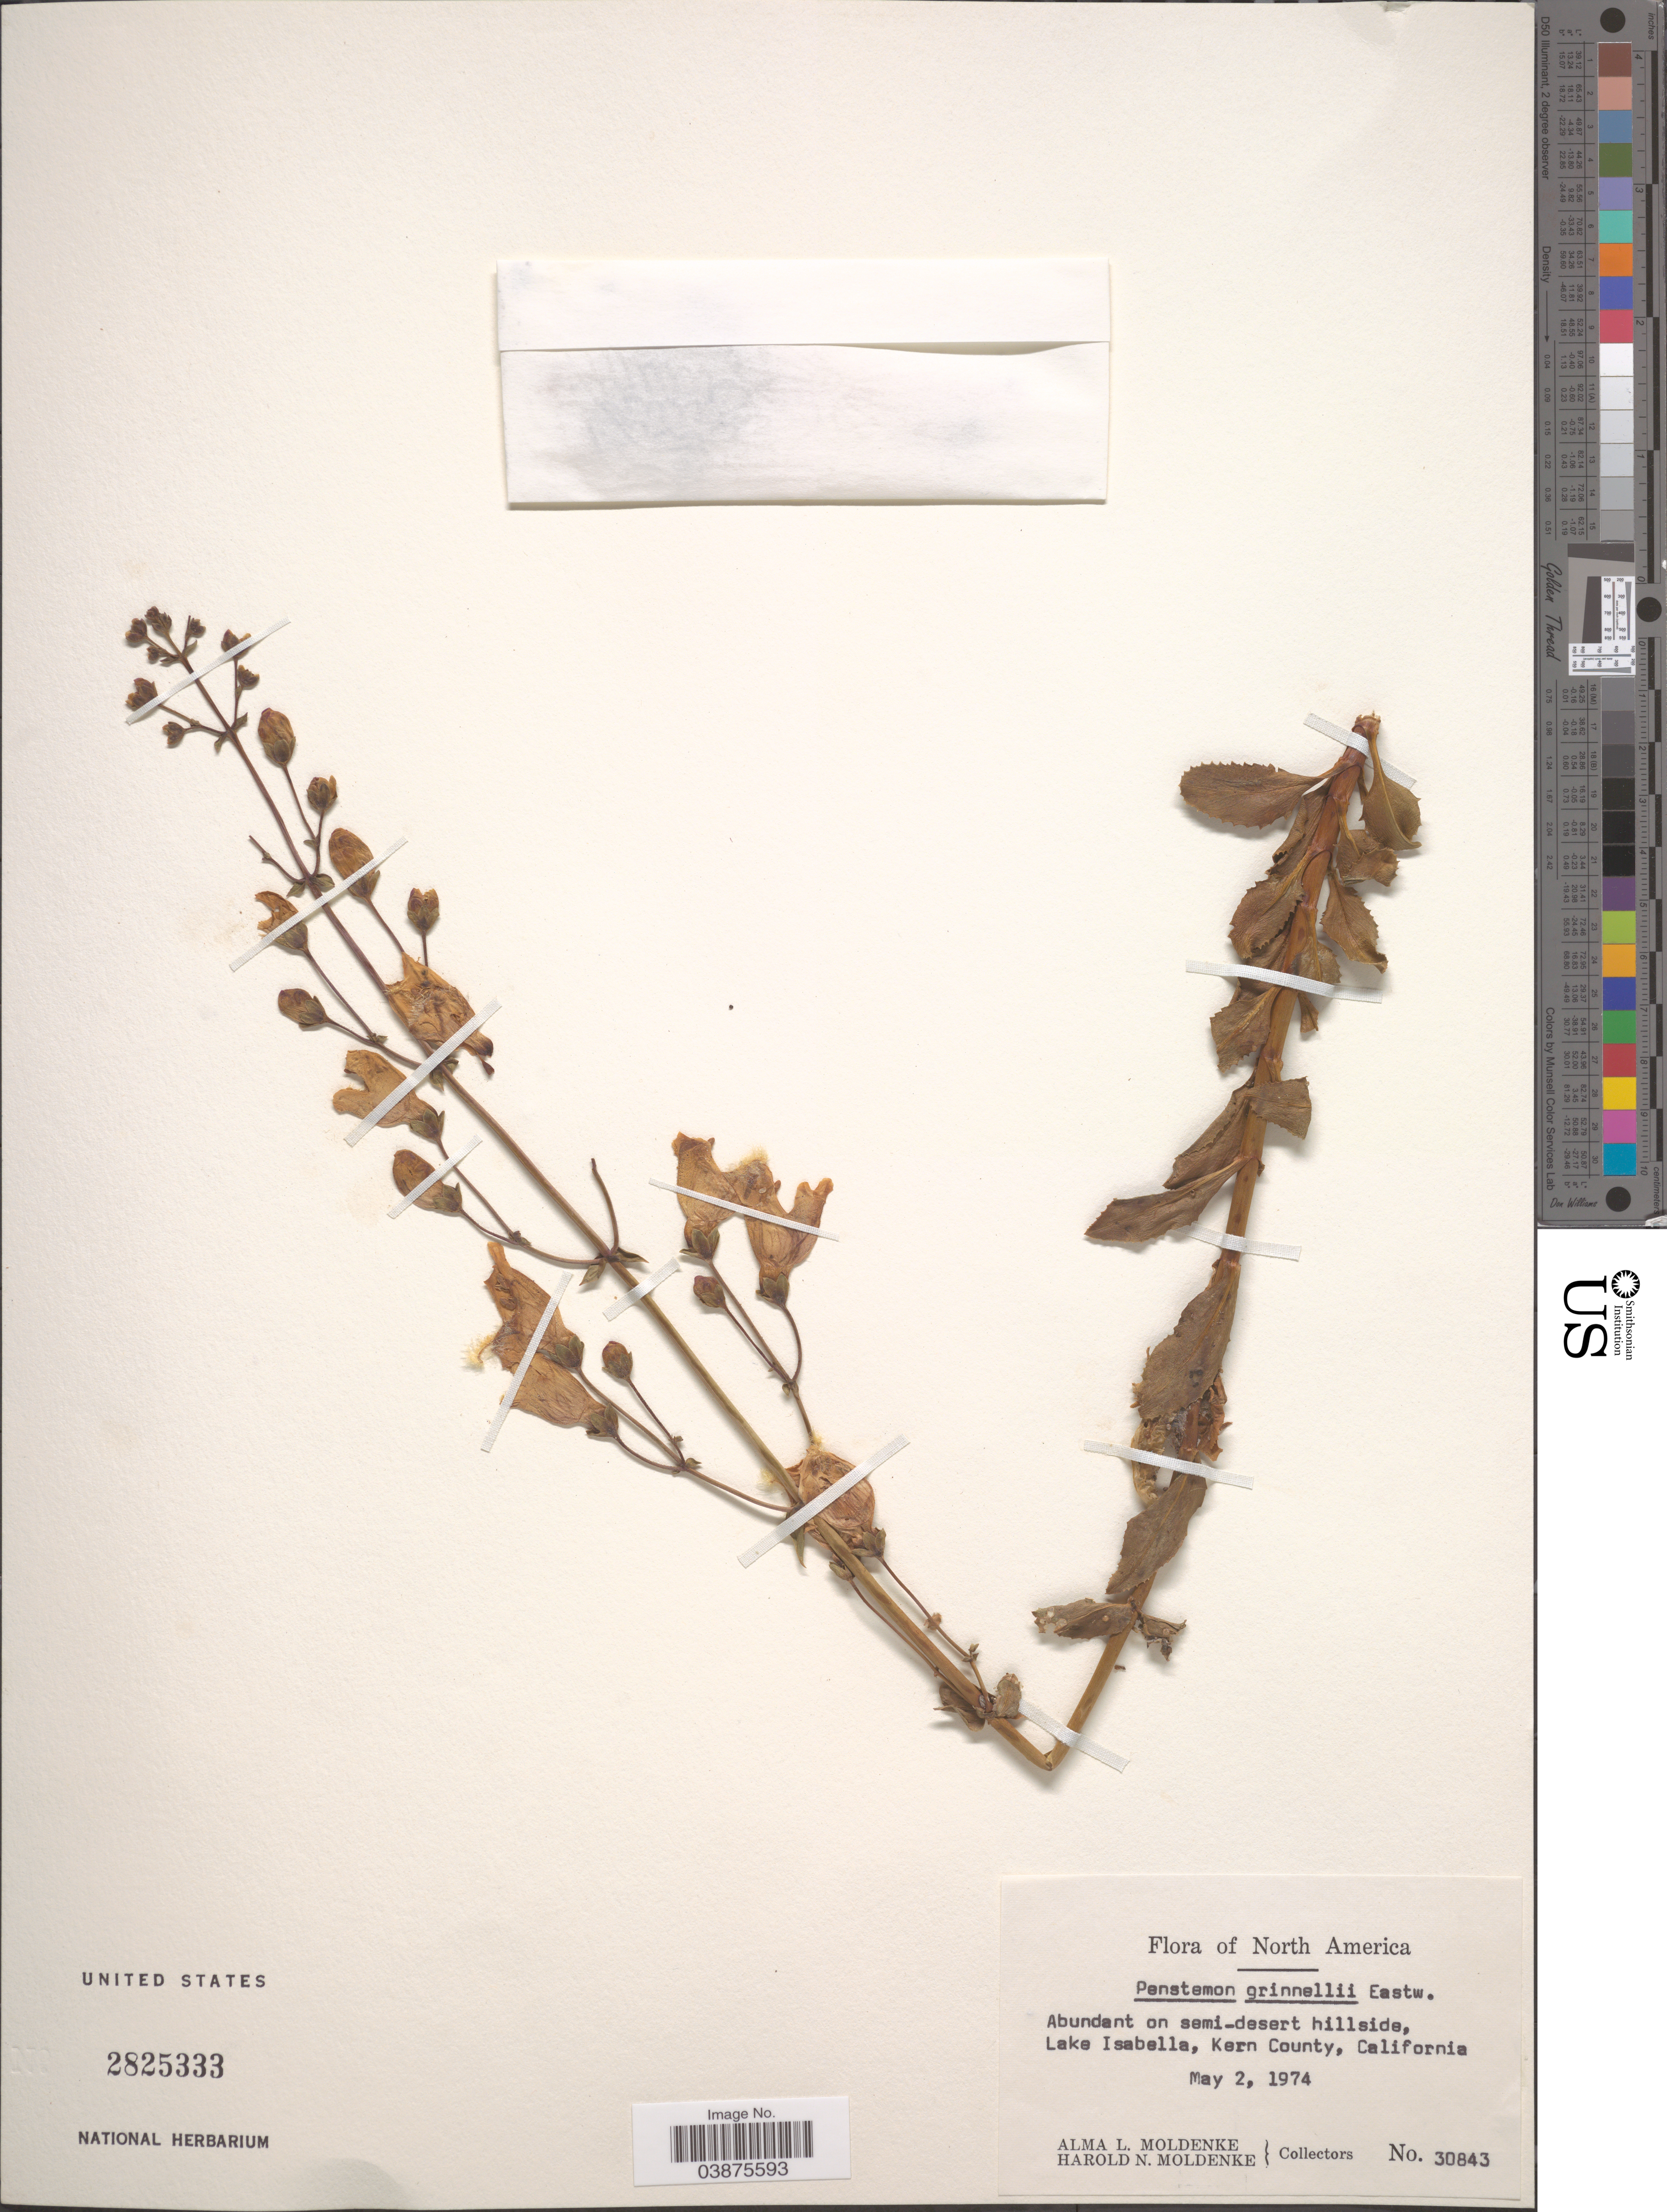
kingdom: Plantae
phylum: Tracheophyta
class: Magnoliopsida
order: Lamiales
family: Plantaginaceae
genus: Penstemon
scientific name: Penstemon grinnellii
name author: Eastw.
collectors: A. L. Moldenke & H. N. Moldenke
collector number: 30843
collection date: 1974-05-02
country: United States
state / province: California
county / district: Kern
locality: On semi-desert hillside, Lake Isabelle, Kern County.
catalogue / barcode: US 2825333